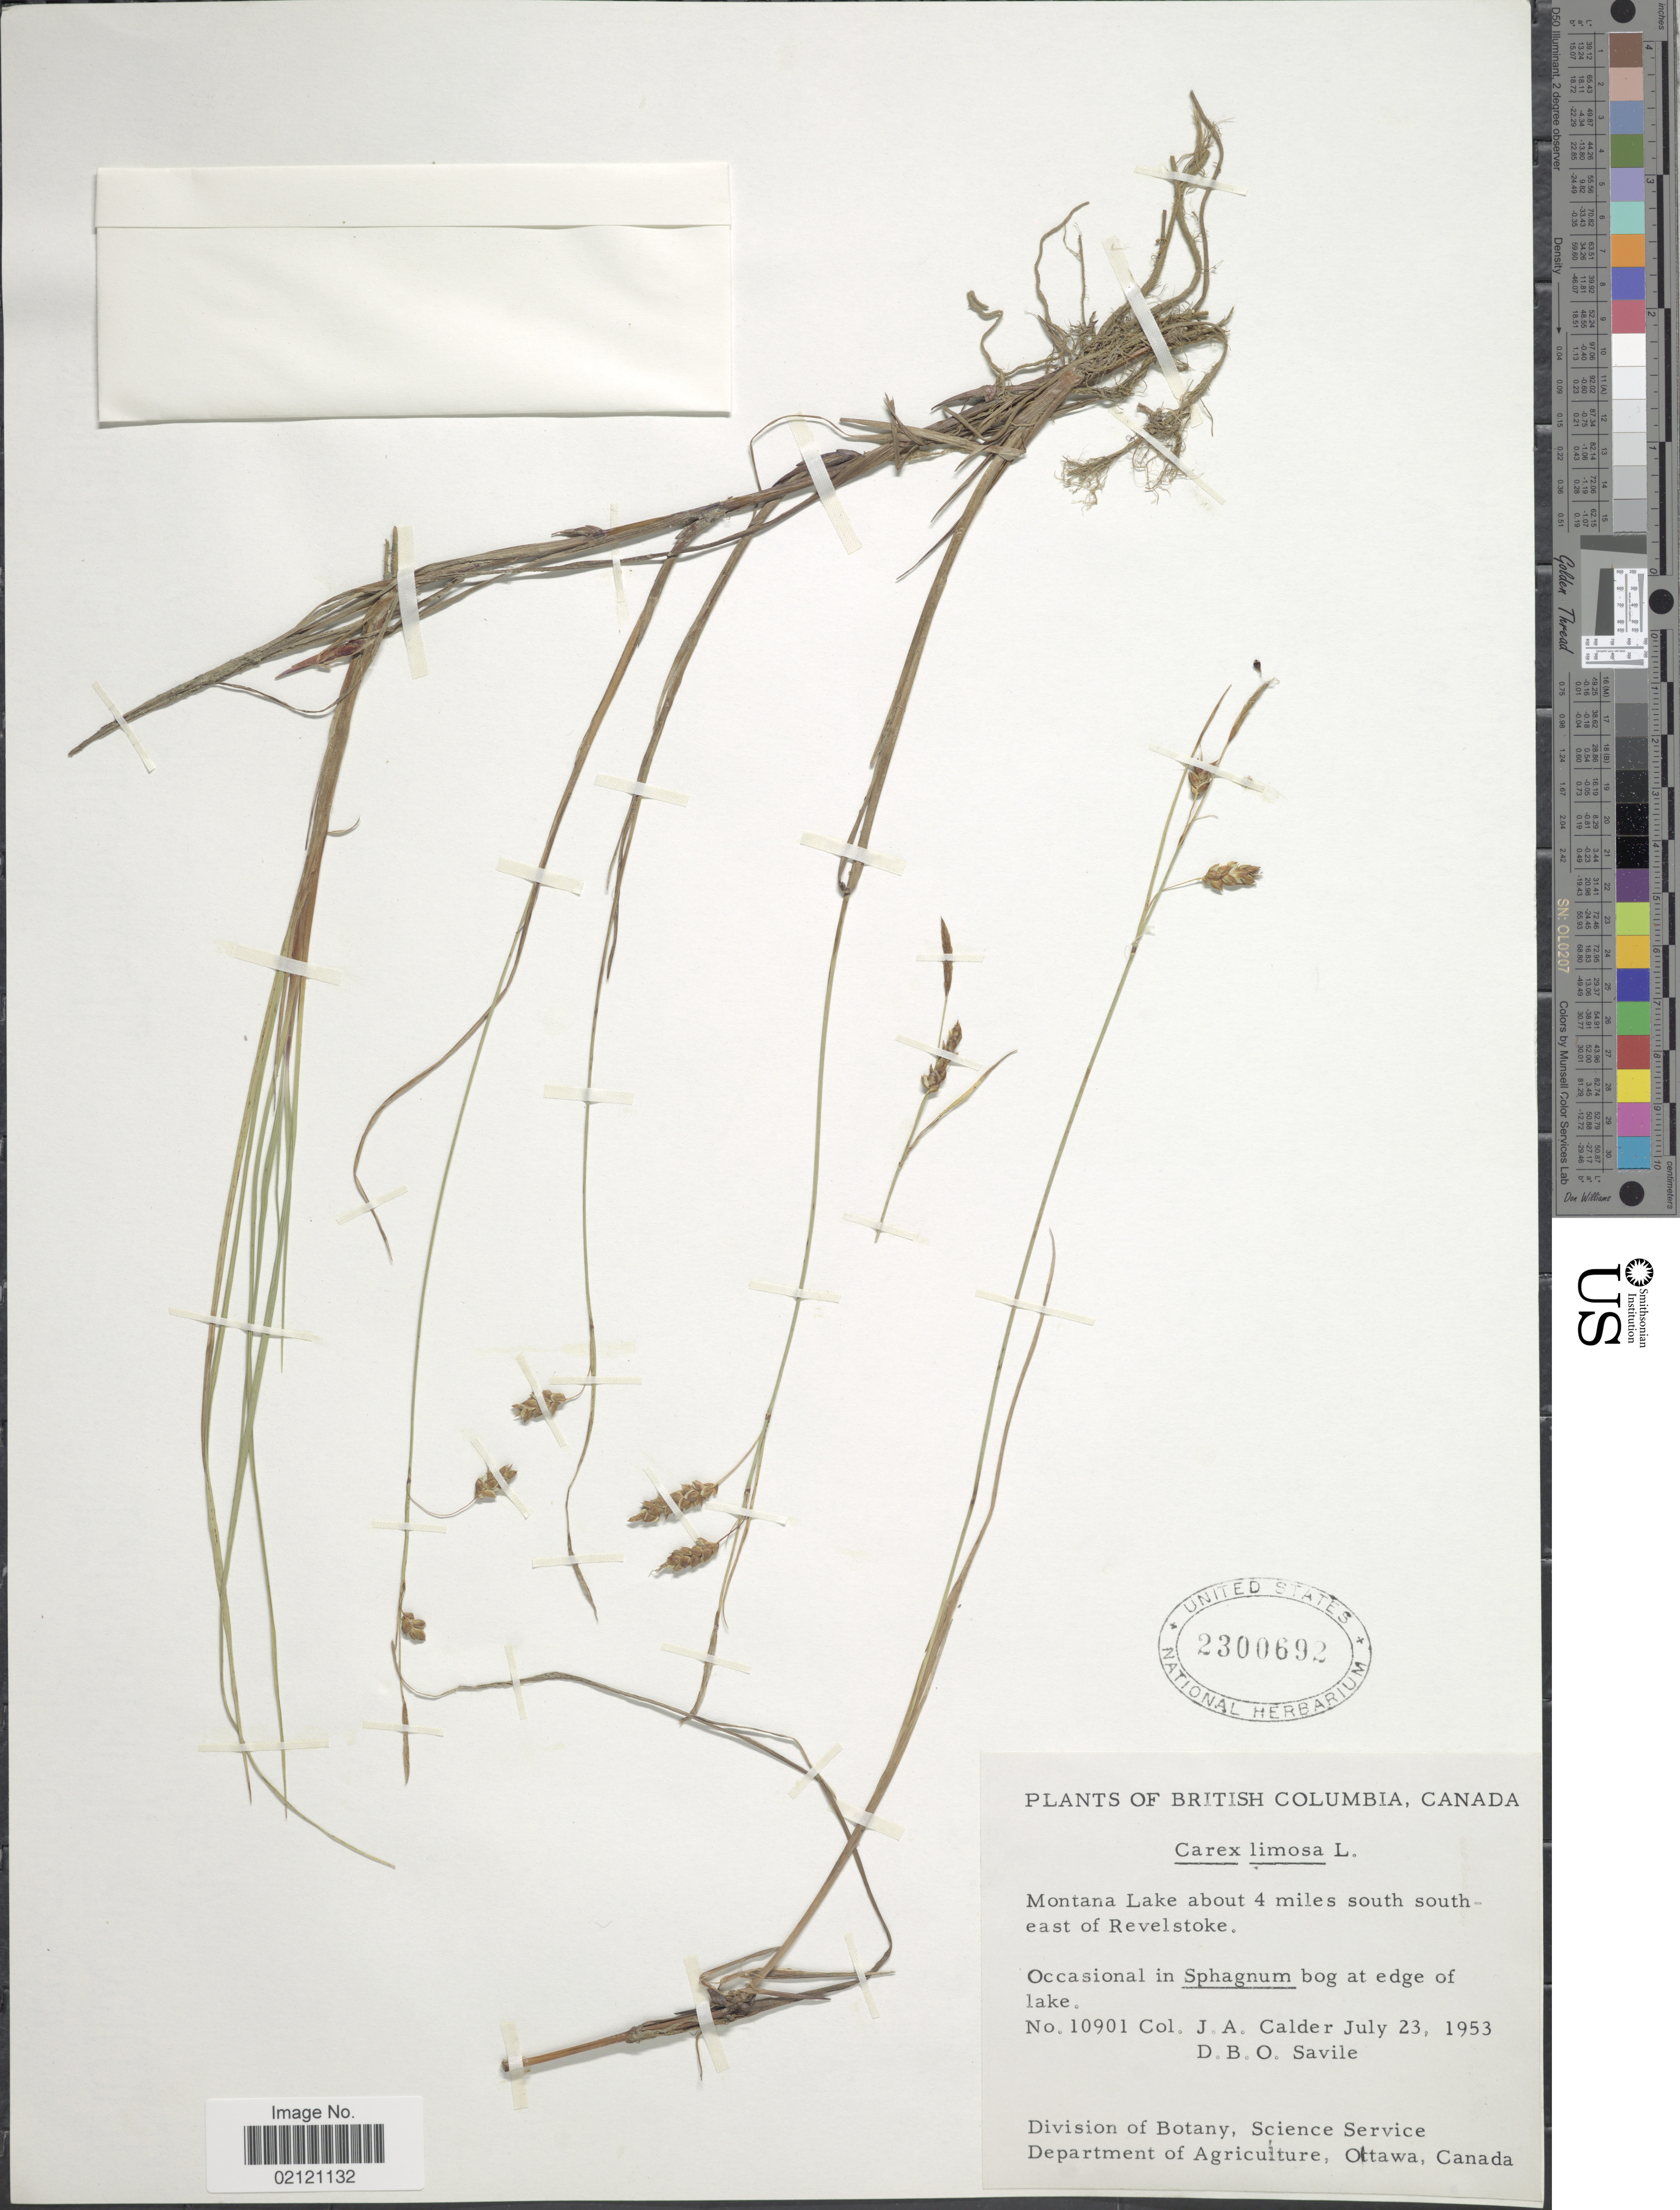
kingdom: Plantae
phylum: Tracheophyta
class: Liliopsida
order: Poales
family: Cyperaceae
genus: Carex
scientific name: Carex limosa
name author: L.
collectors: J. A. Calder & D. Savile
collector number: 10901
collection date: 1953-07-23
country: Canada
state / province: British Columbia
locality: Montana Lake about 4 miles south southeast of Revelstoke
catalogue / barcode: US 2300692